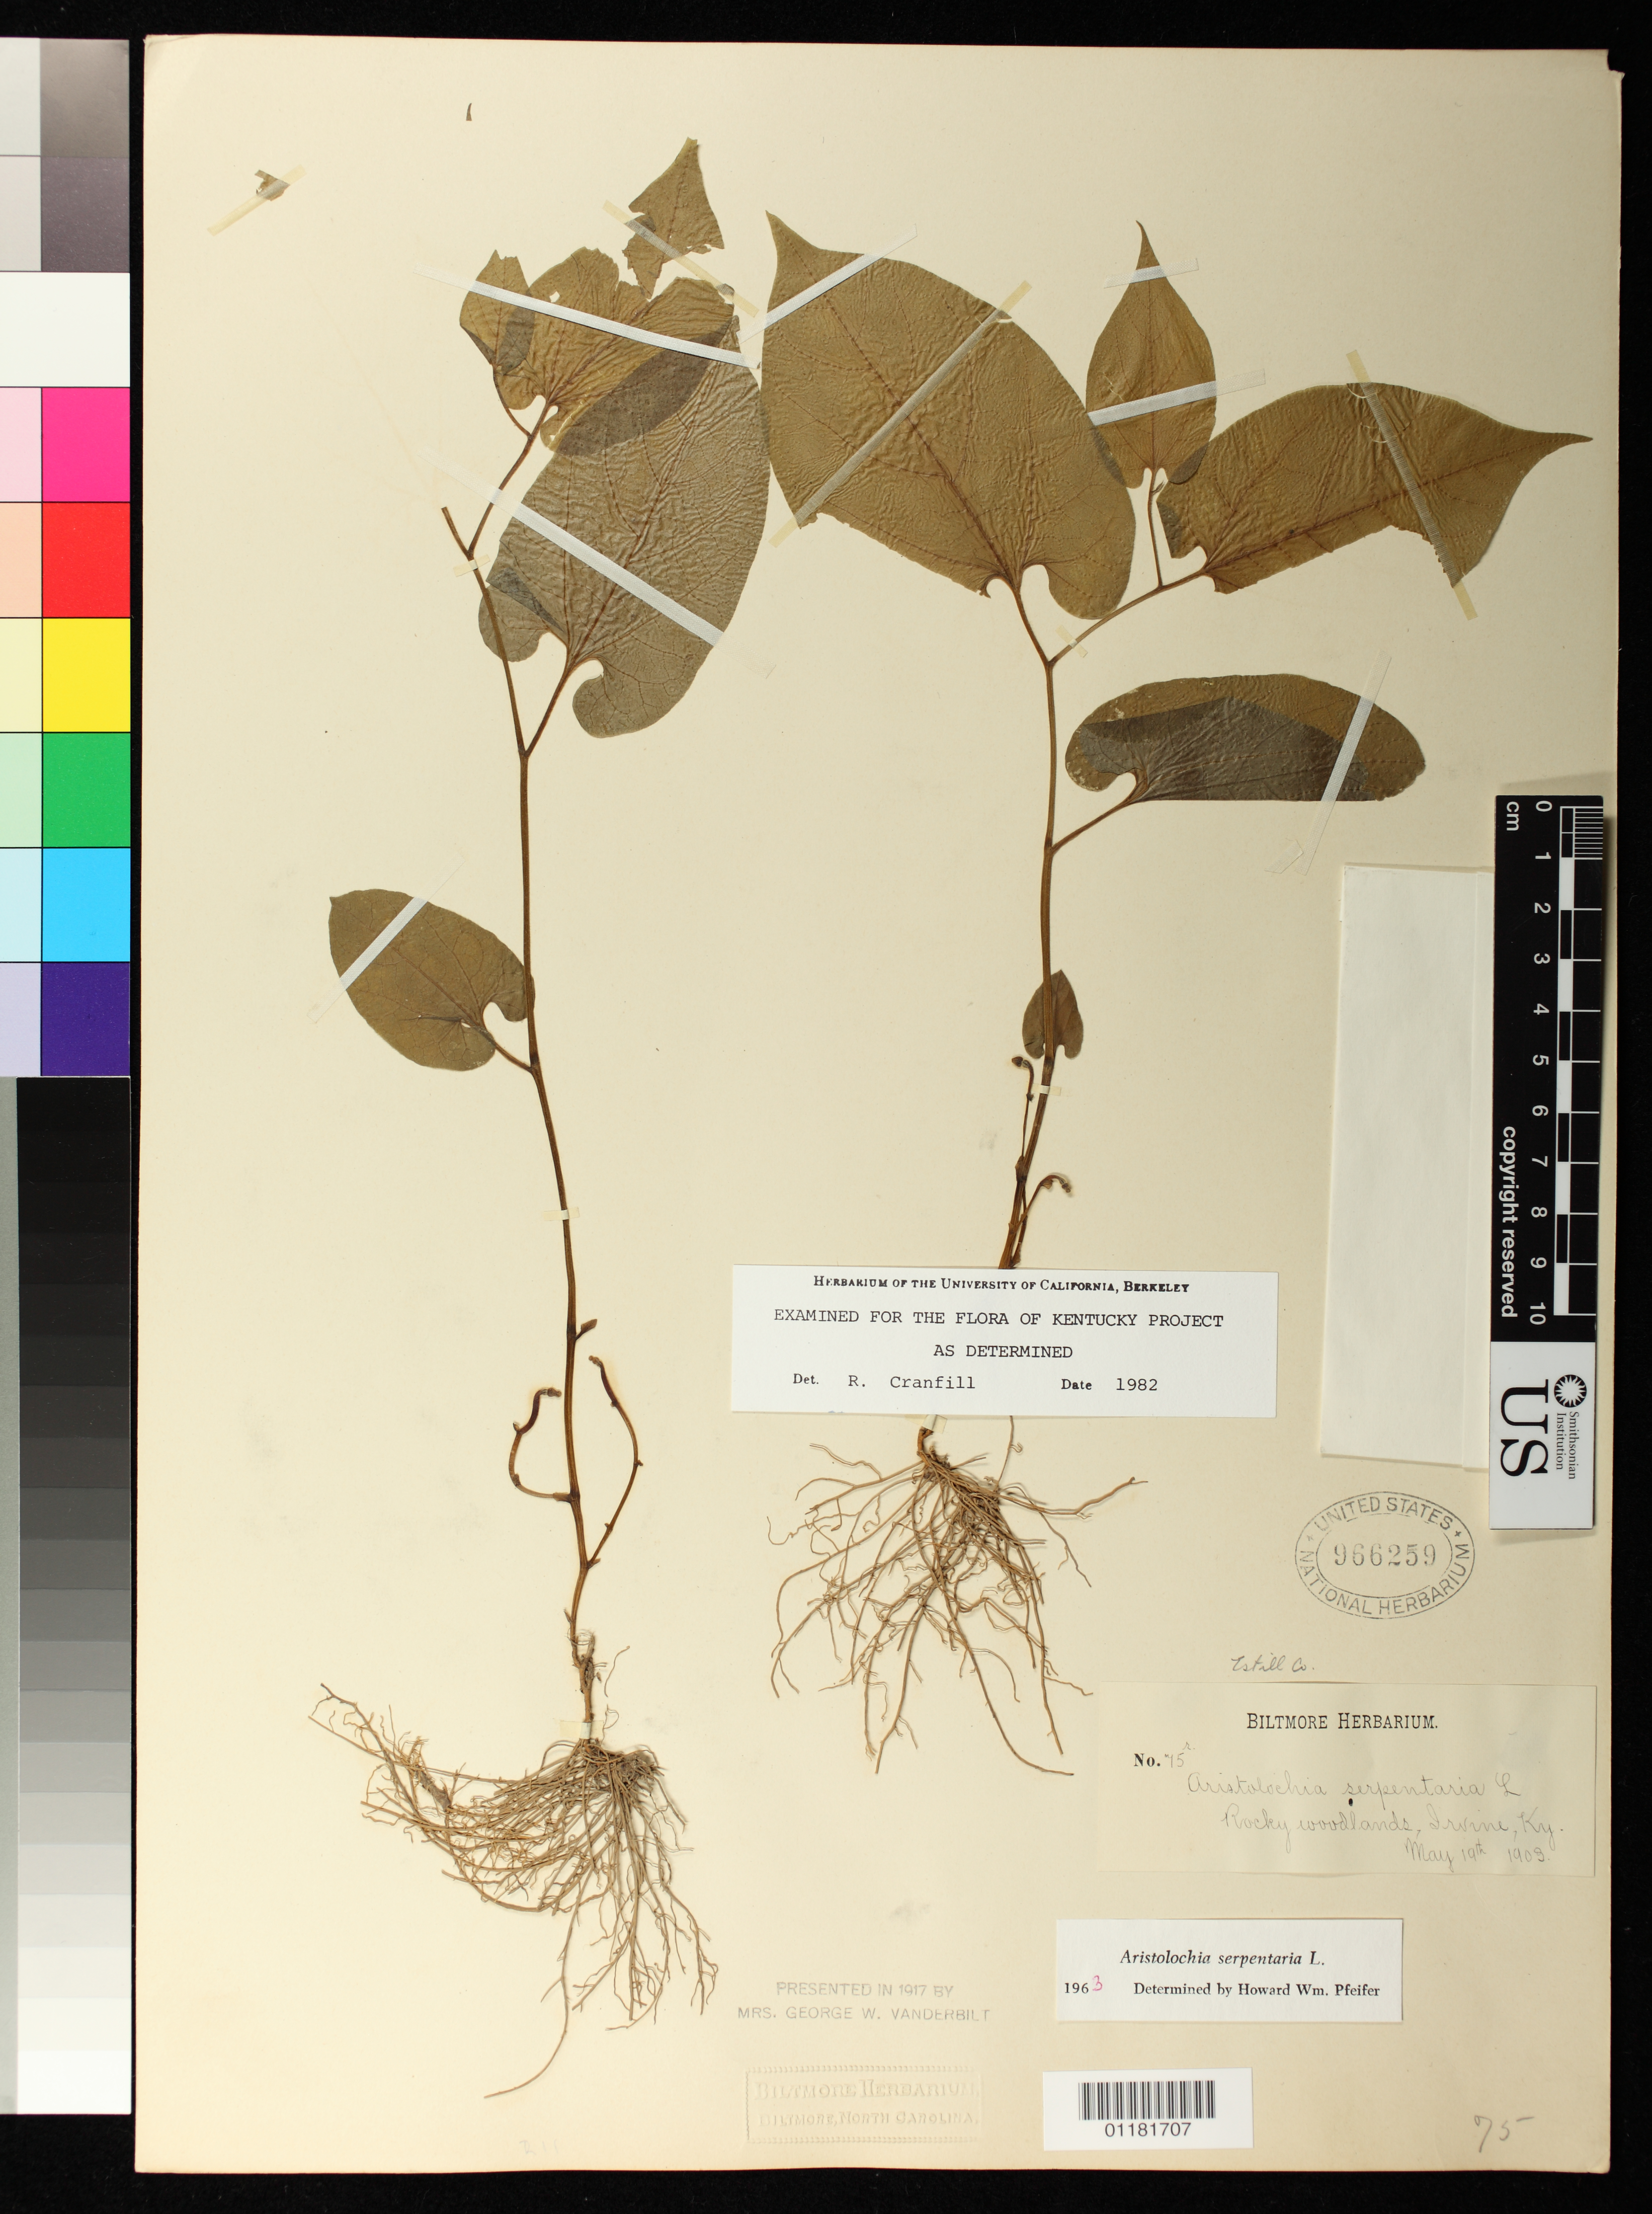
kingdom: Plantae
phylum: Tracheophyta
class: Magnoliopsida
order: Piperales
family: Aristolochiaceae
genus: Aristolochia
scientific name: Aristolochia serpentaria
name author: L.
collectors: ex herb. Biltmore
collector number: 75r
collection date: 1905-05-10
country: United States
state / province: Kentucky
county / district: Estill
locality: Irvine, Estill County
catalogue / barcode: US 966259